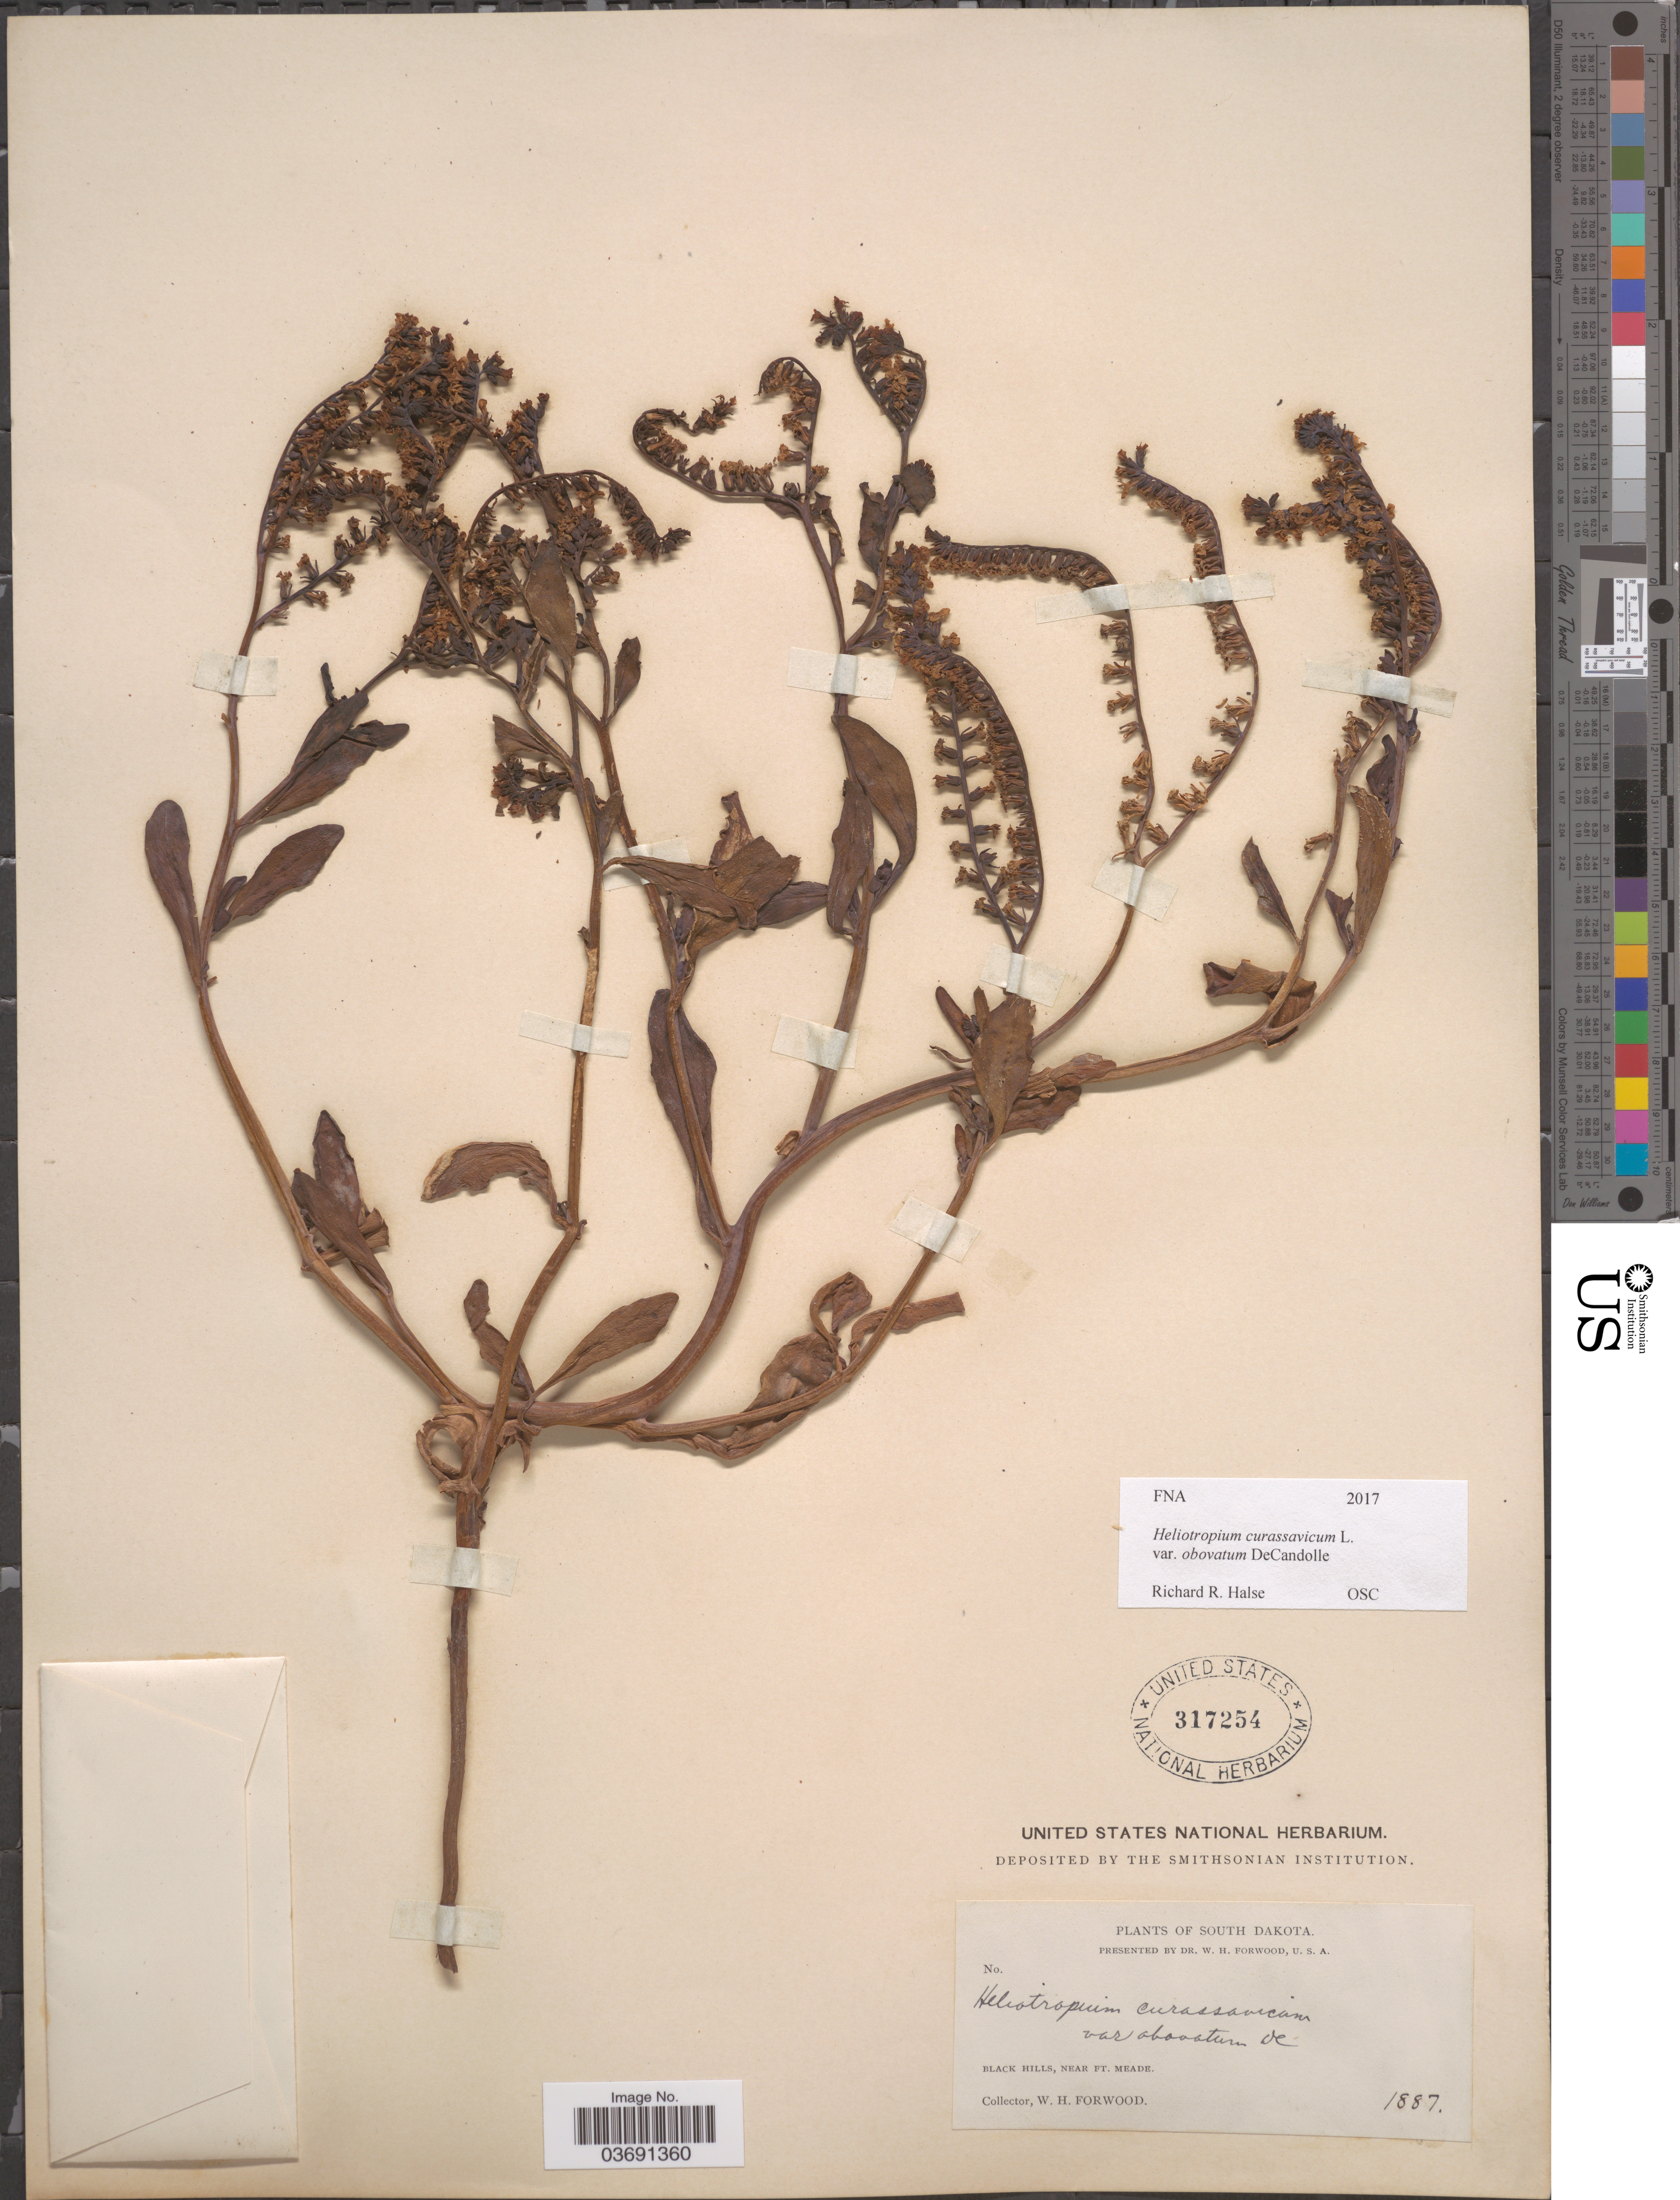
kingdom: Plantae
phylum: Tracheophyta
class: Magnoliopsida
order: Boraginales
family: Heliotropiaceae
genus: Heliotropium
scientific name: Heliotropium curassavicum subsp. obovatum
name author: (DC.) Á. Löve & D. Löve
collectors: W. Forwood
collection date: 1887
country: United States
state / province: South Dakota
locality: Black Hills, near Ft. Meade.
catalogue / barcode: US 317254